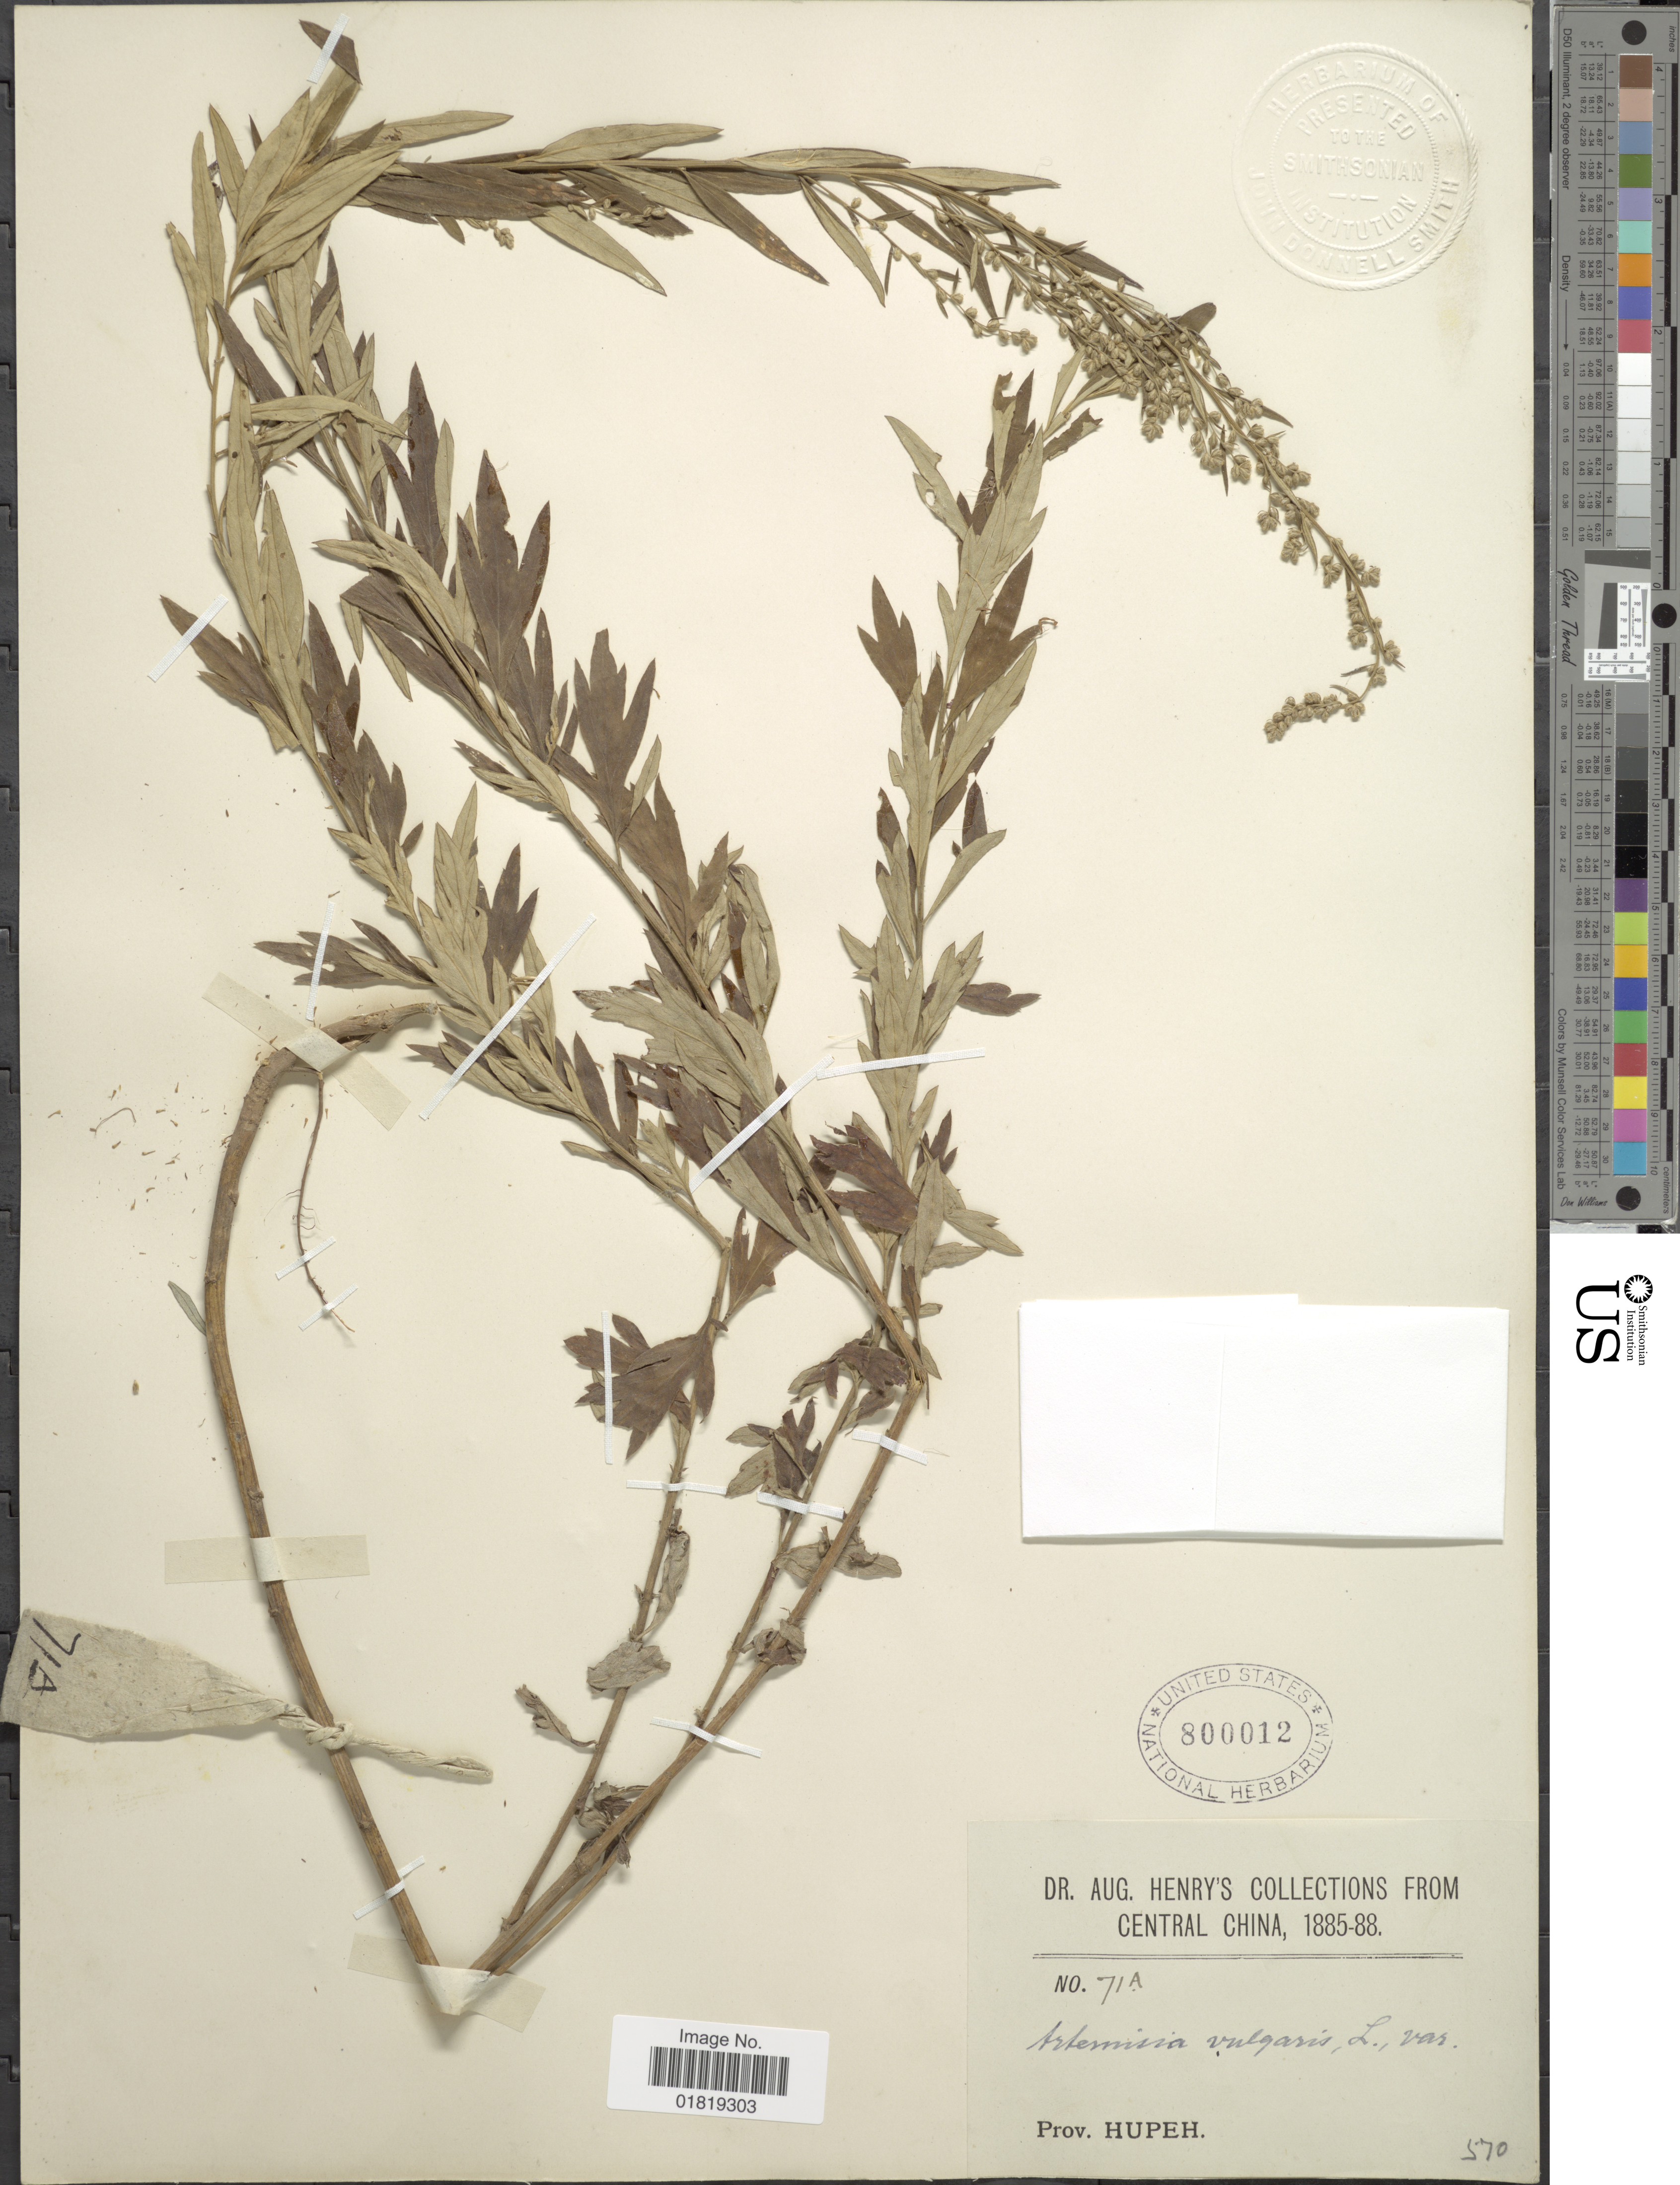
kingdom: Plantae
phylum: Tracheophyta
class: Magnoliopsida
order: Asterales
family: Asteraceae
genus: Artemisia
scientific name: Artemisia vulgaris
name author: L.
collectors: A. Henry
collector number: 71 A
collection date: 1885/1888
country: China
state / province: Hubei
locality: Prov. Hupeh, Central China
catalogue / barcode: US 800012